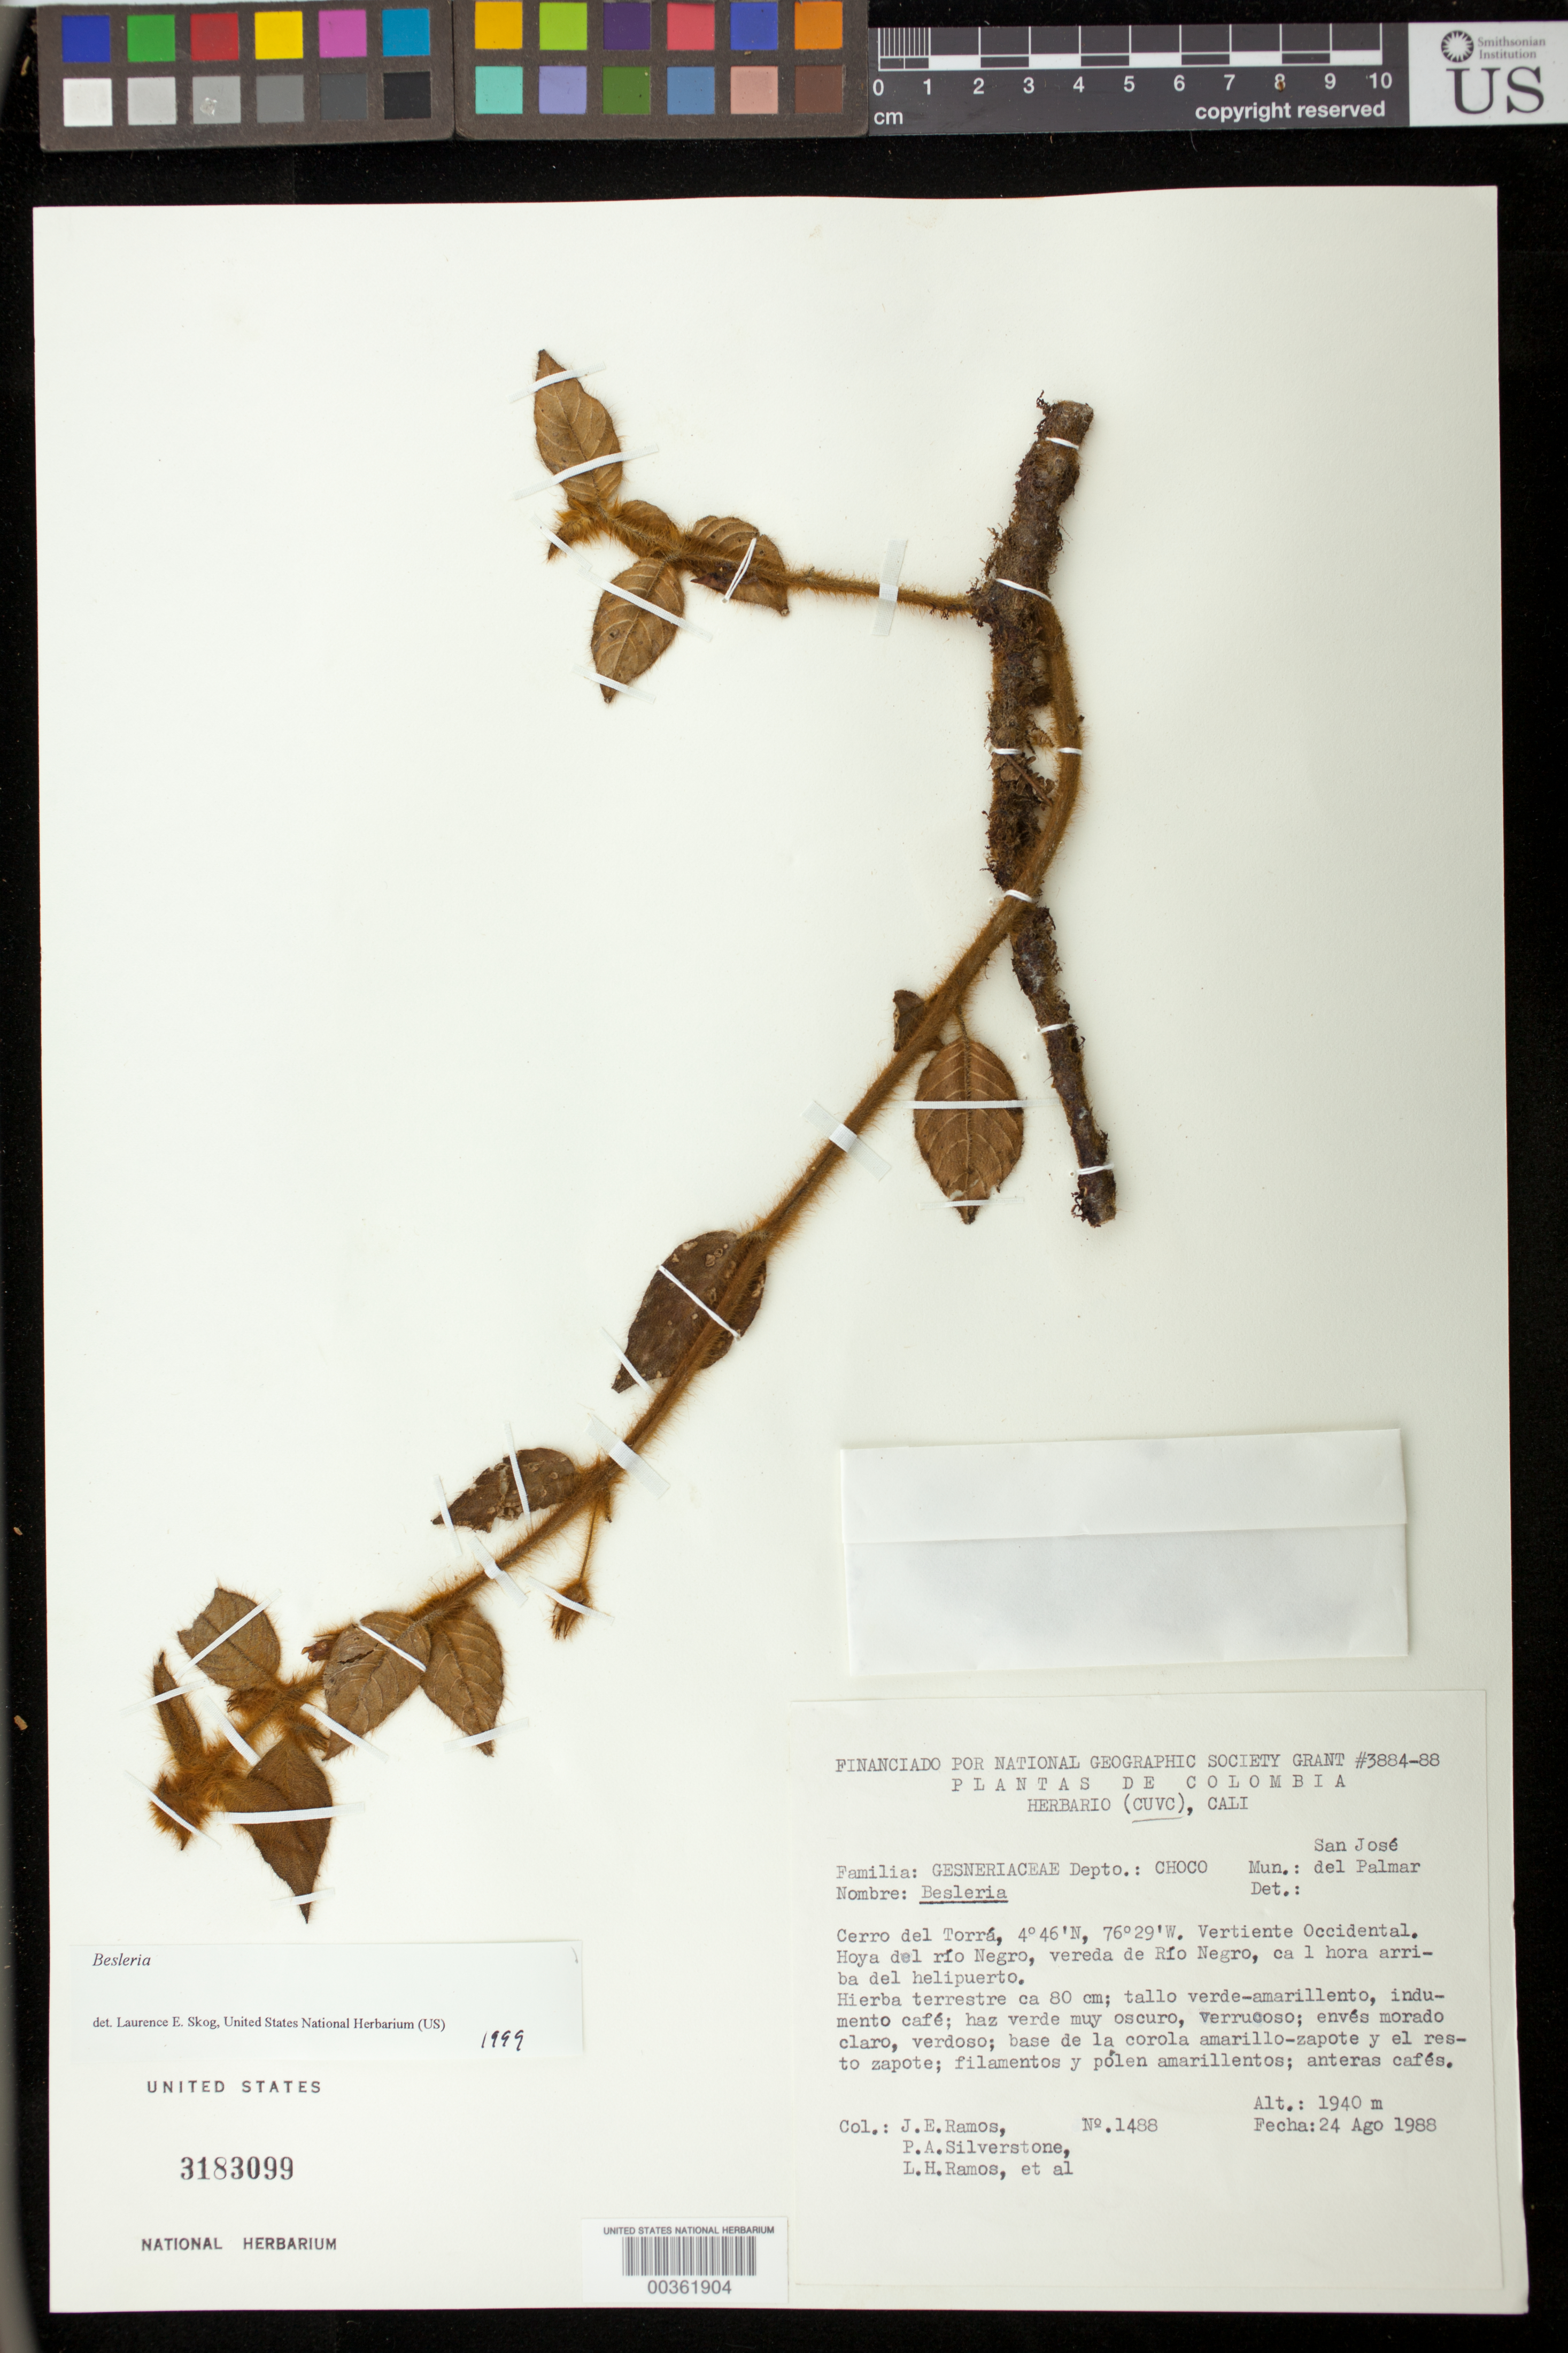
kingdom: Plantae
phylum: Tracheophyta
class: Magnoliopsida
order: Lamiales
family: Gesneriaceae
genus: Besleria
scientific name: Besleria sp.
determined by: Skog, Laurence E.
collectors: J. E. Ramos, P. A. Silverstone-Sopkin, L. Ramos & et al.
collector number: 1488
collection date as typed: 24 Aug 1988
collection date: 1988-08-24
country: Colombia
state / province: Chocó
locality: Mun. San José del Palmar; Cerro del Torrá, Vertiente Occidental, Hoya del río Negro, vereda de Río Negro, ca 1 hora arriba del helipuerto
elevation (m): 1940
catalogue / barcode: US 3183099